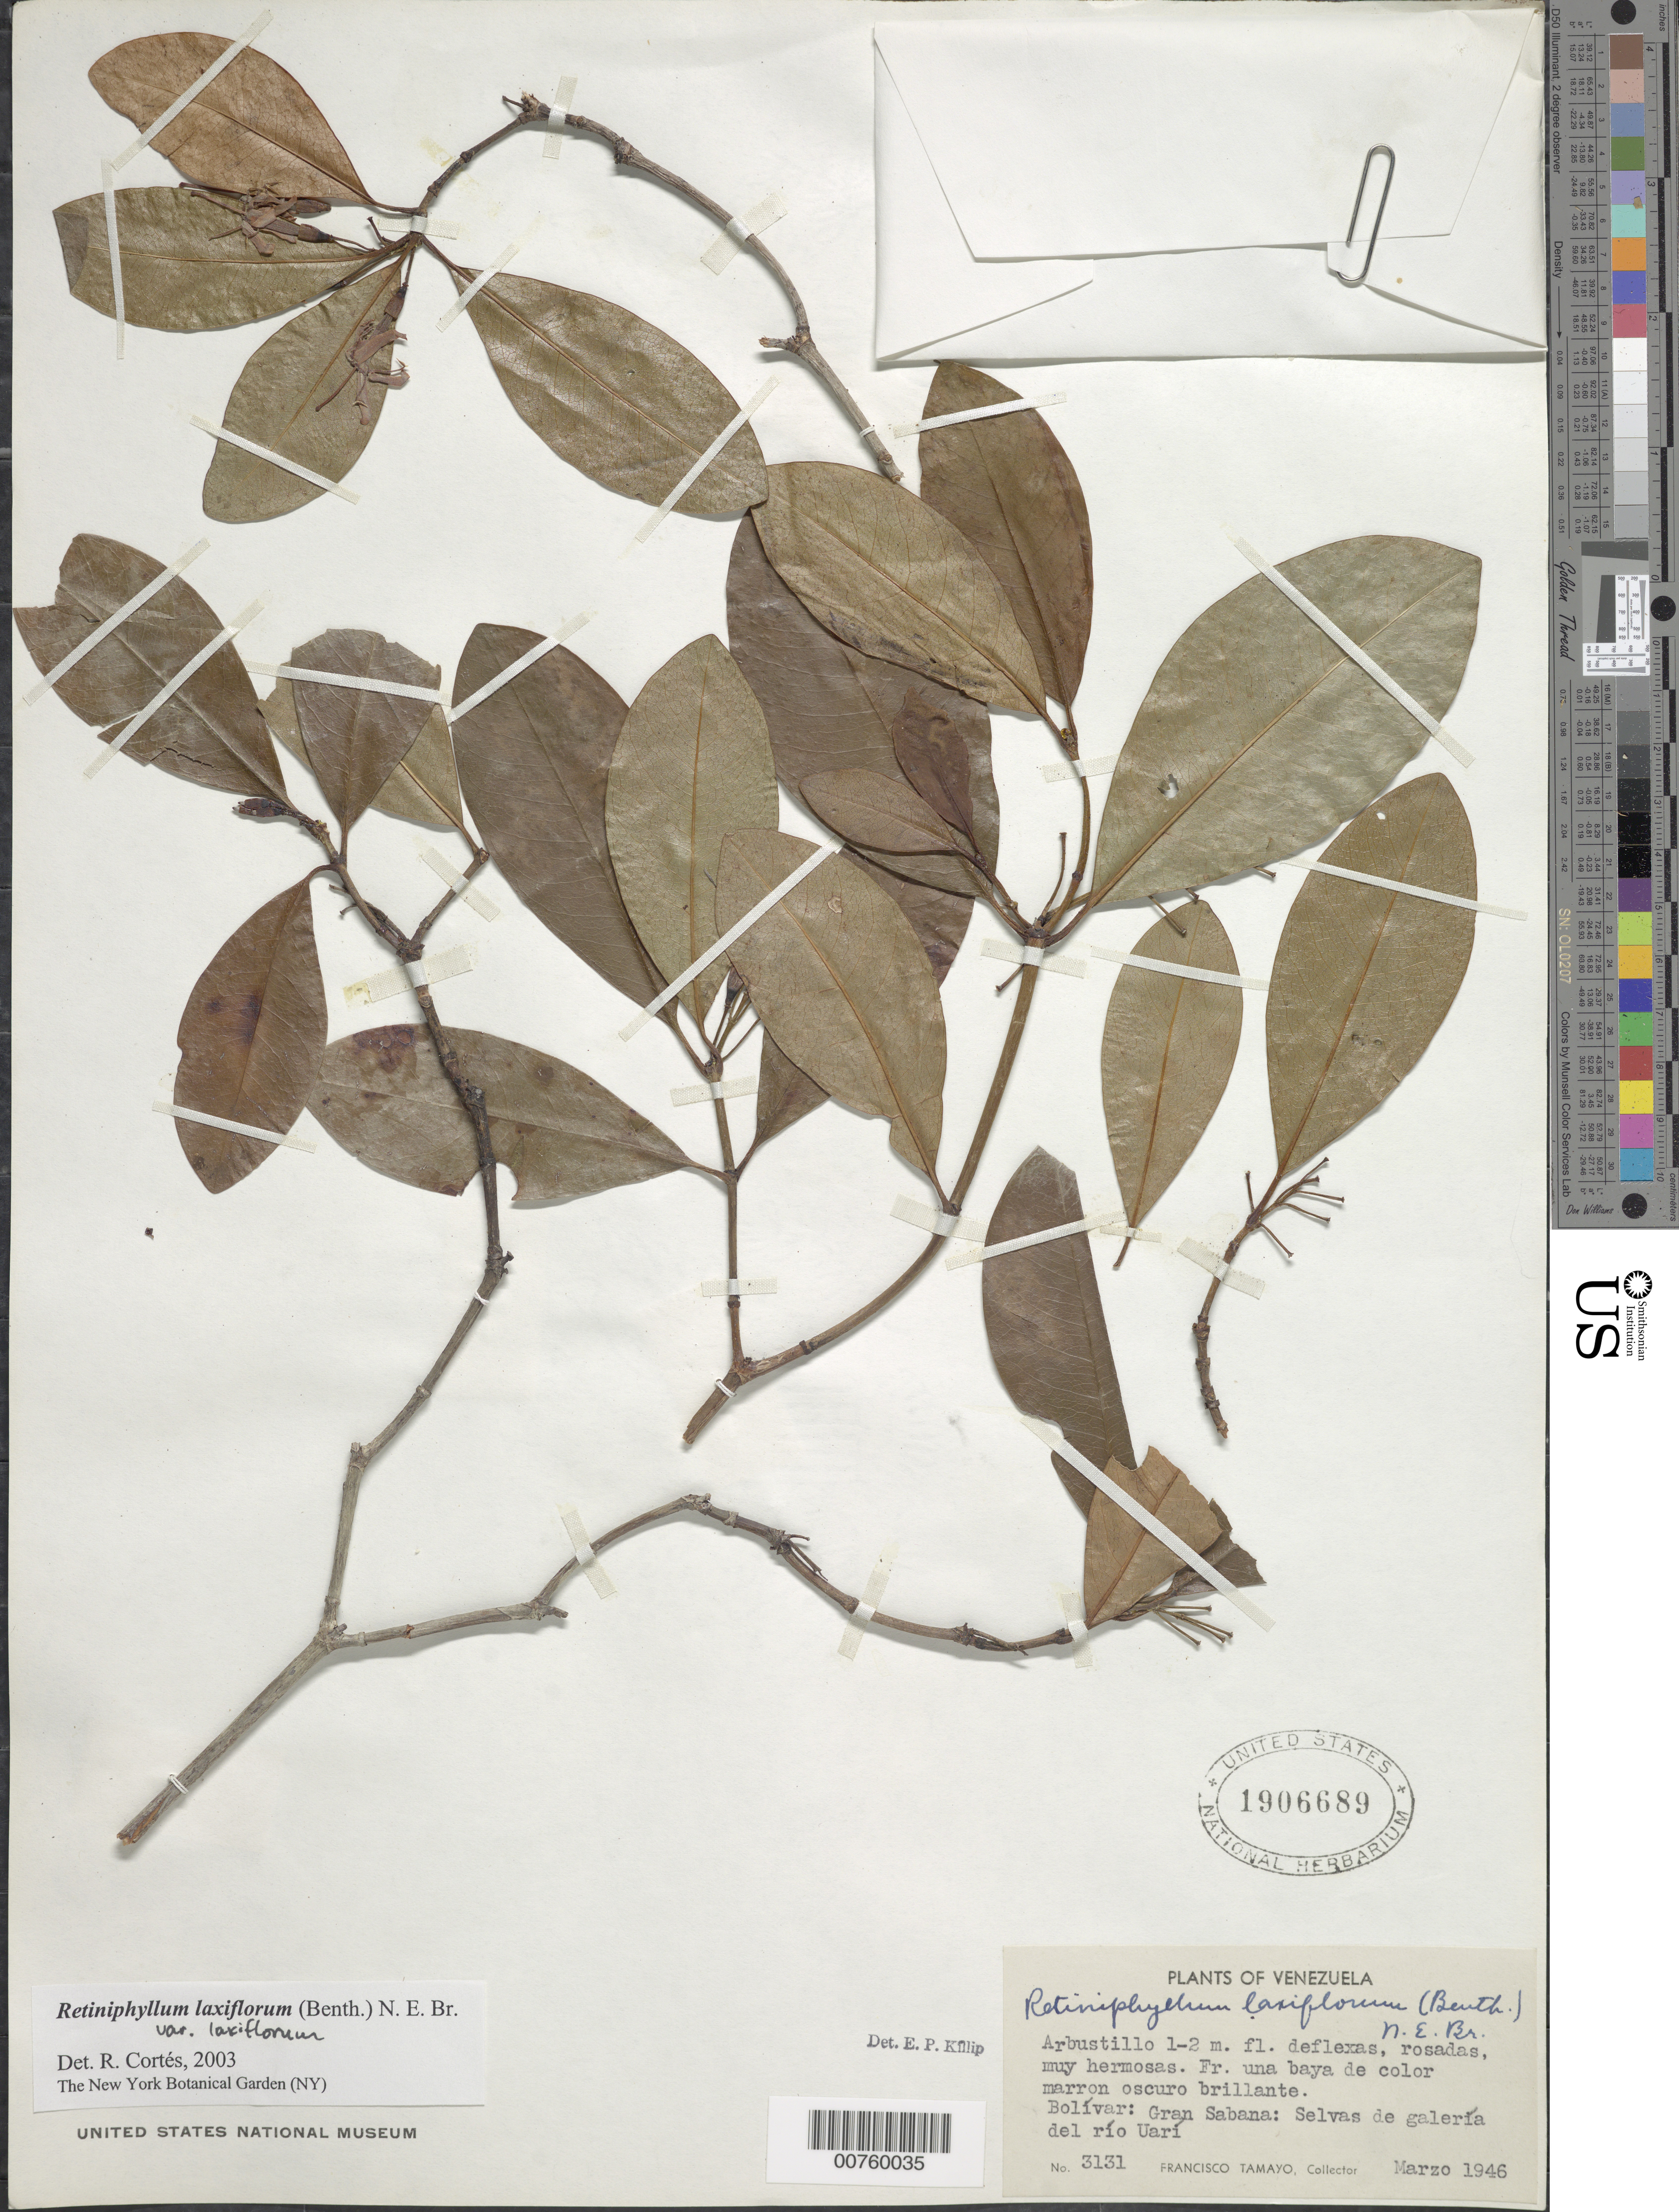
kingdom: Plantae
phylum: Tracheophyta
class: Magnoliopsida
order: Gentianales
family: Rubiaceae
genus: Retiniphyllum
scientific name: Retiniphyllum laxiflorum var. laxiflorum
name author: (Benth.) N.E. Br.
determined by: Cortes R., G.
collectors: F. Tamayo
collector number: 3131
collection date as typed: Mar-46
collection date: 1946-03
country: Venezuela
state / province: Bolívar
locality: Gran Sabana, Río Uarí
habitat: Gallery forest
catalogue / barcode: US 1906689